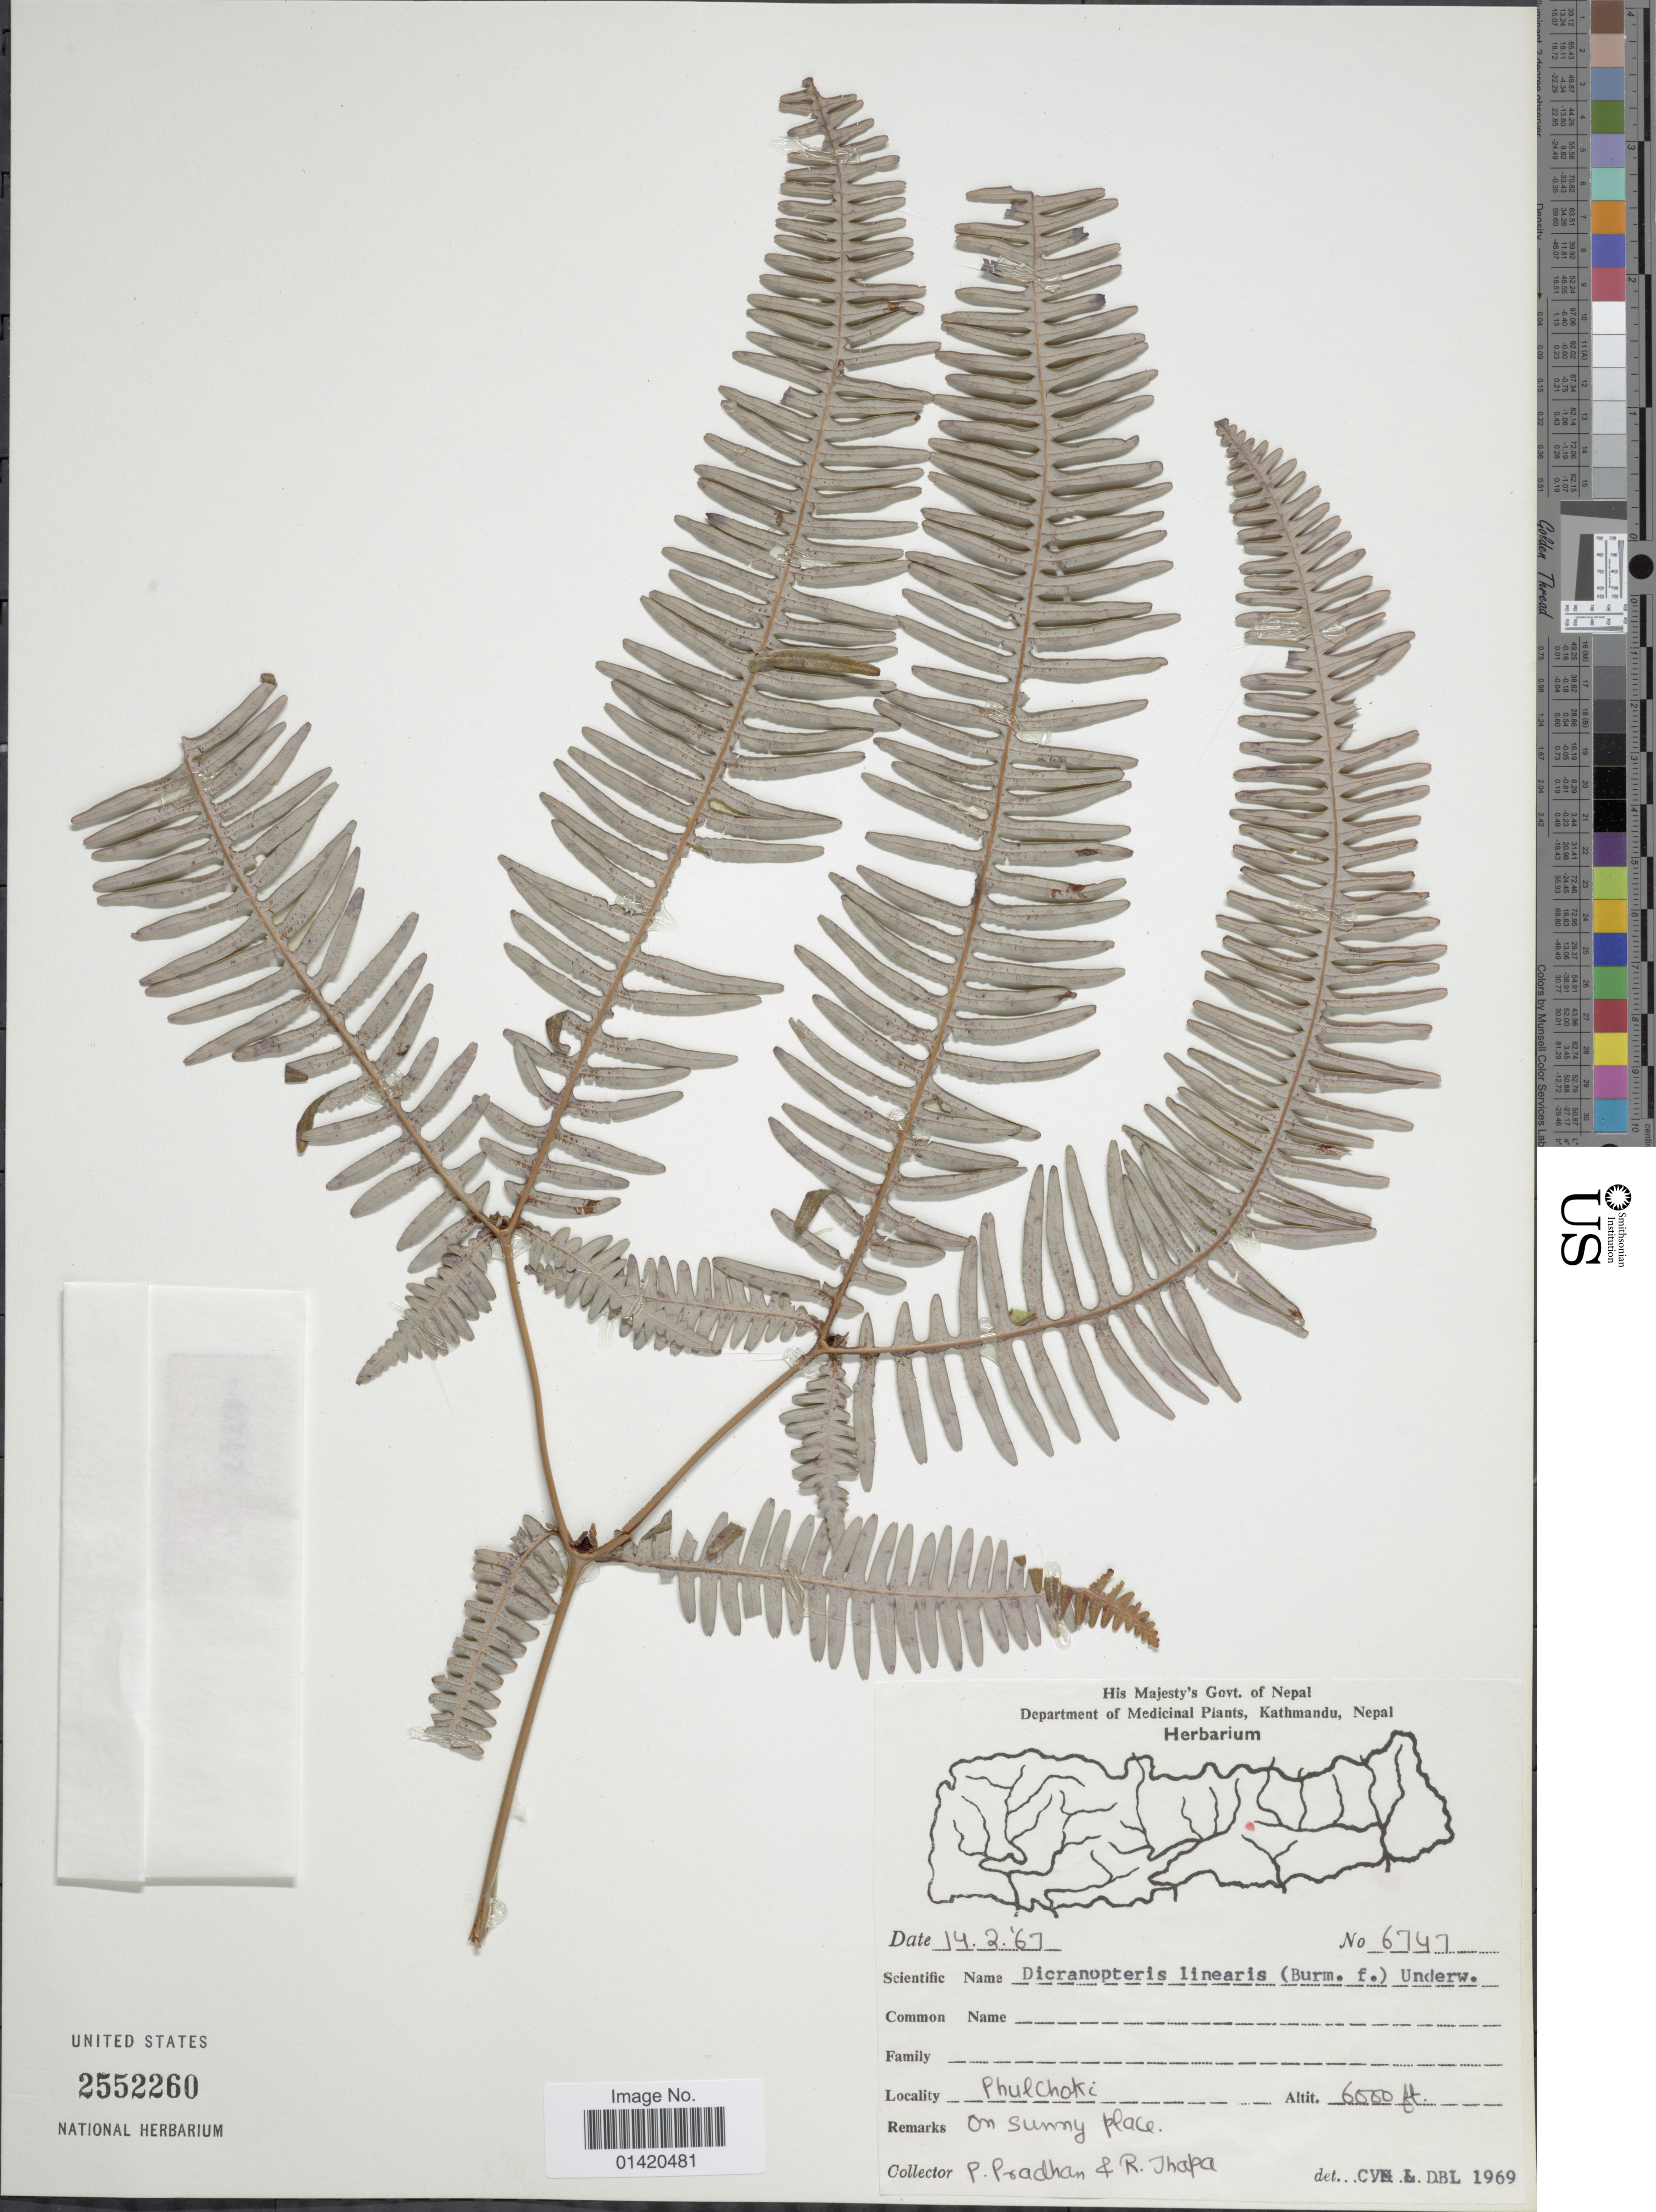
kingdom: Plantae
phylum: Tracheophyta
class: Polypodiopsida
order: Gleicheniales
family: Gleicheniaceae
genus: Dicranopteris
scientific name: Dicranopteris linearis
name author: (Burm. f.) Underw.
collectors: P. Pradhan & R. Thapa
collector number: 6747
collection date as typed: Transcribed d/m/y: 14/2/67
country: Nepal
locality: Phulchoki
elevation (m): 1829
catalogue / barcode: US 2552260